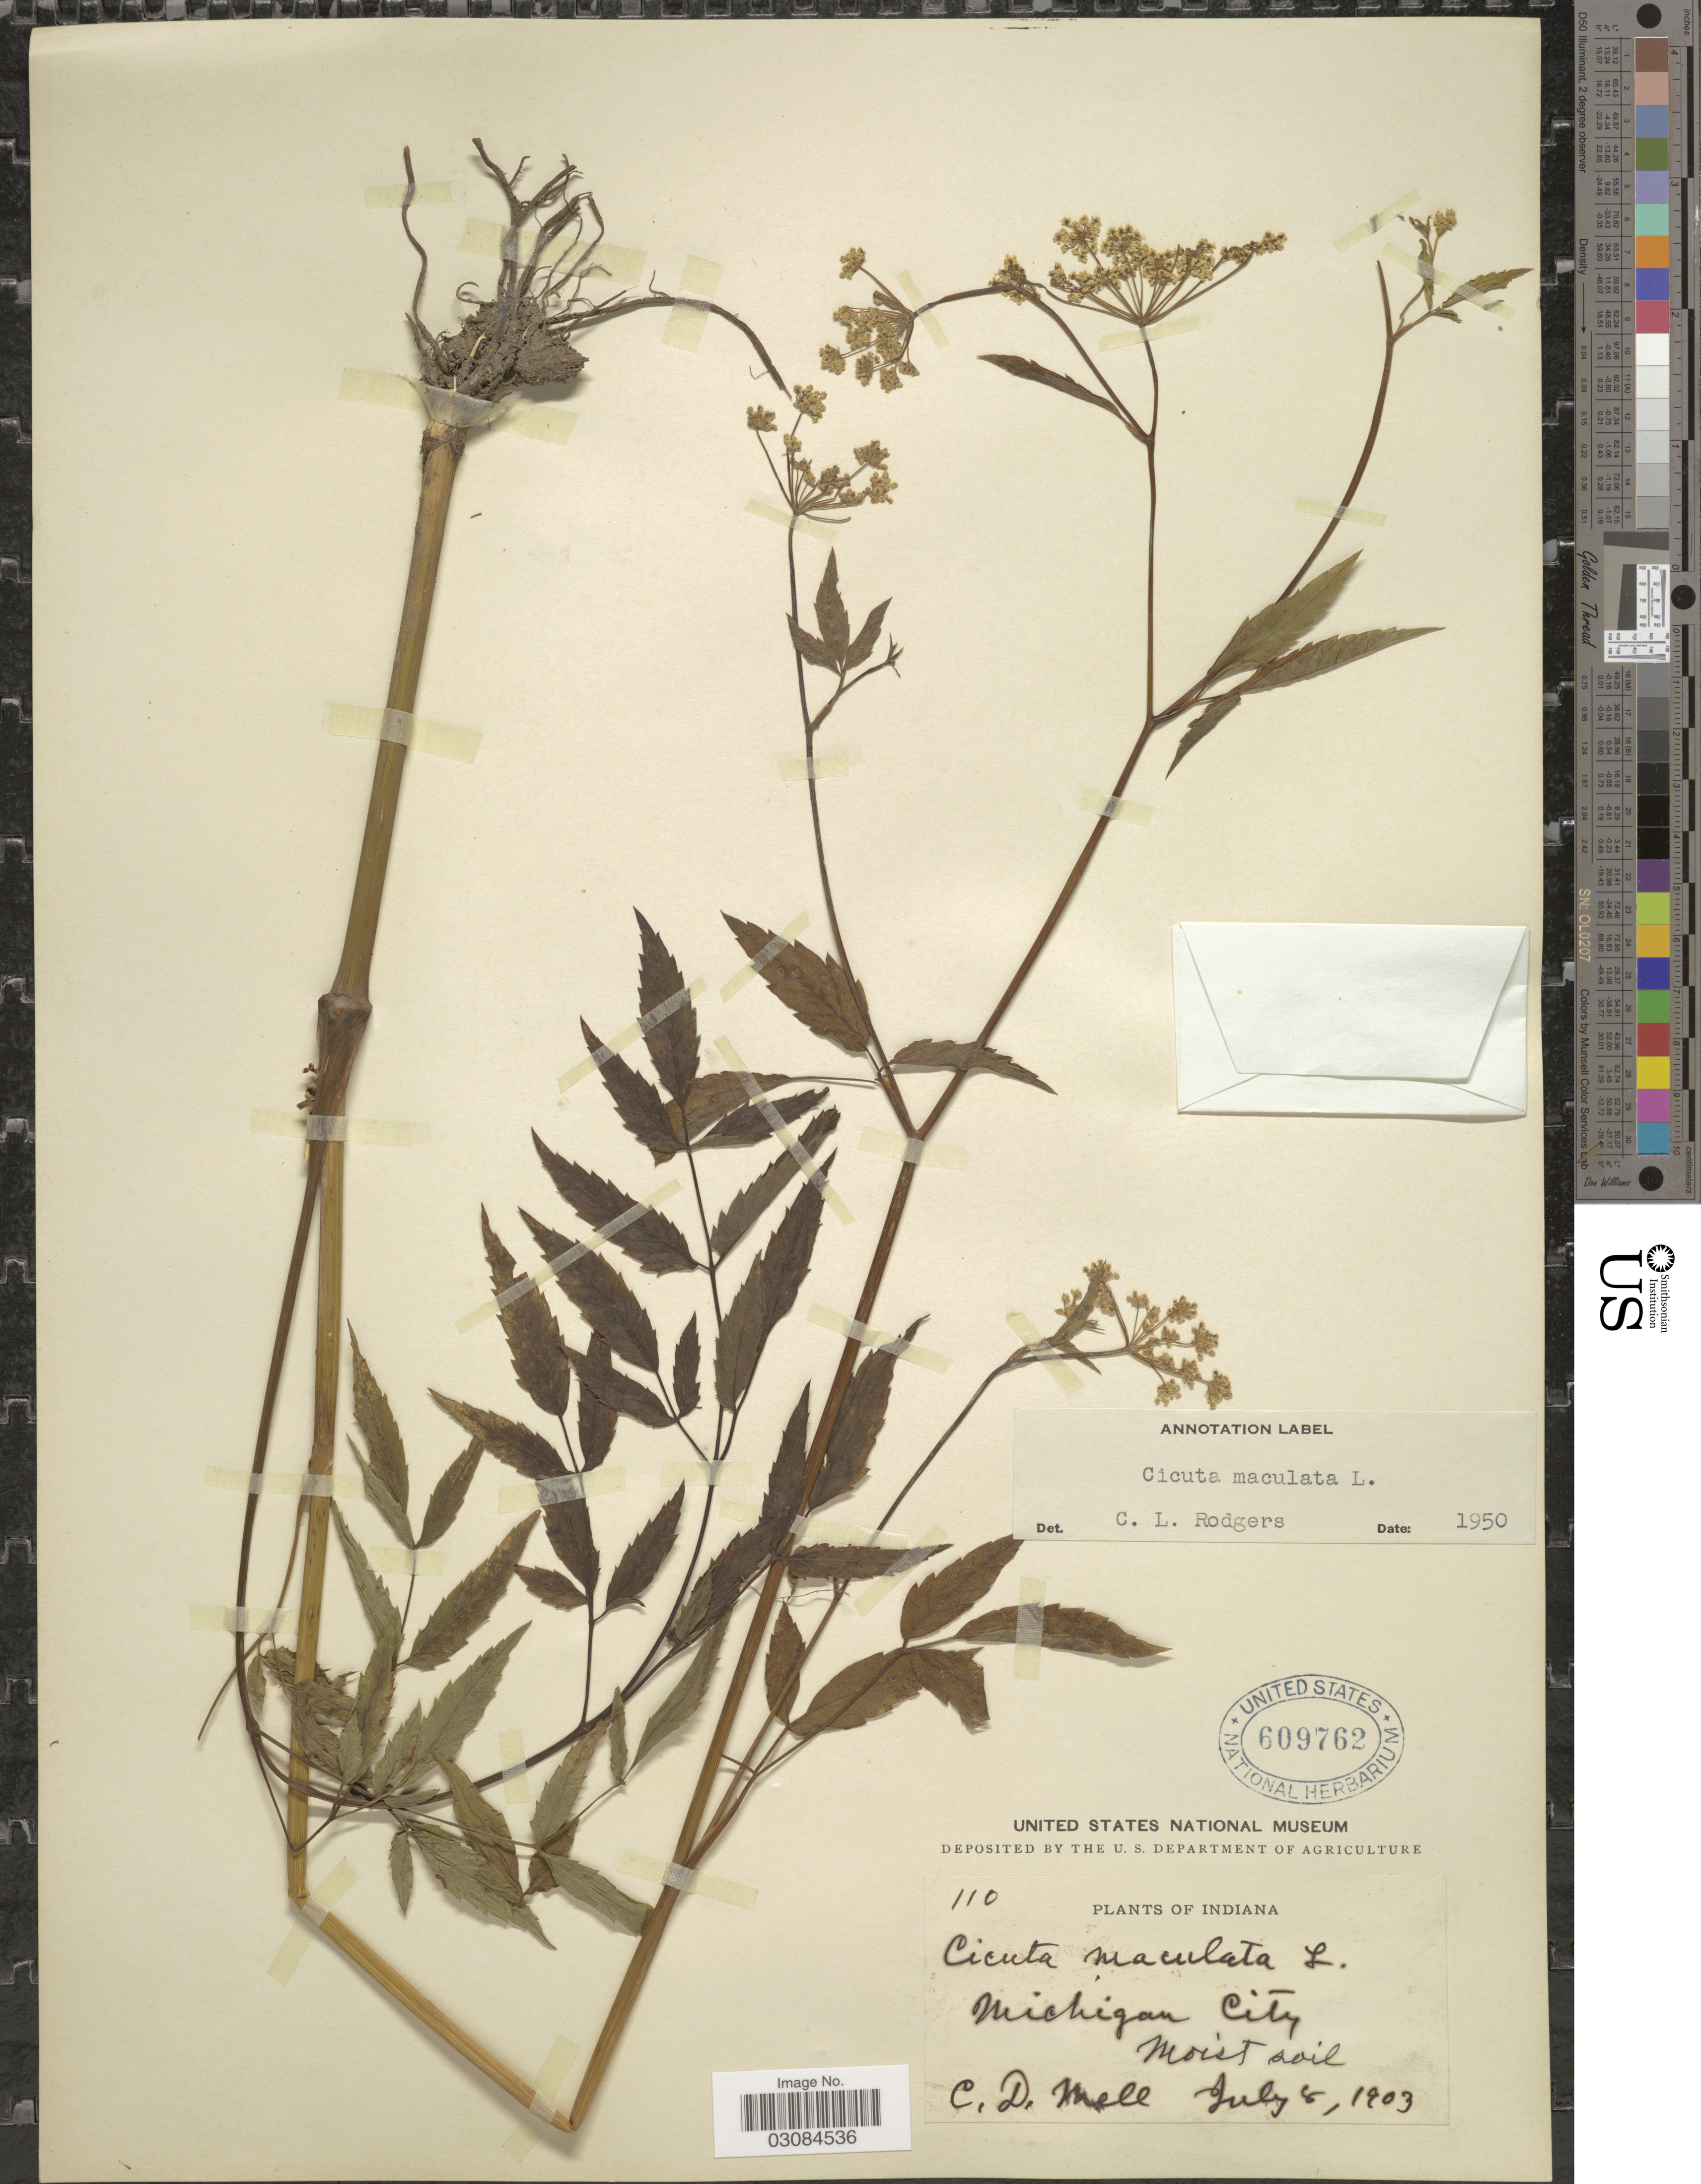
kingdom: Plantae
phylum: Tracheophyta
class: Magnoliopsida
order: Apiales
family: Apiaceae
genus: Cicuta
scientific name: Cicuta maculata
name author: L.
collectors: C. D. Mell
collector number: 110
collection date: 1903-07-08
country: United States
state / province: Indiana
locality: Michigan City.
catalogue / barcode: US 609762